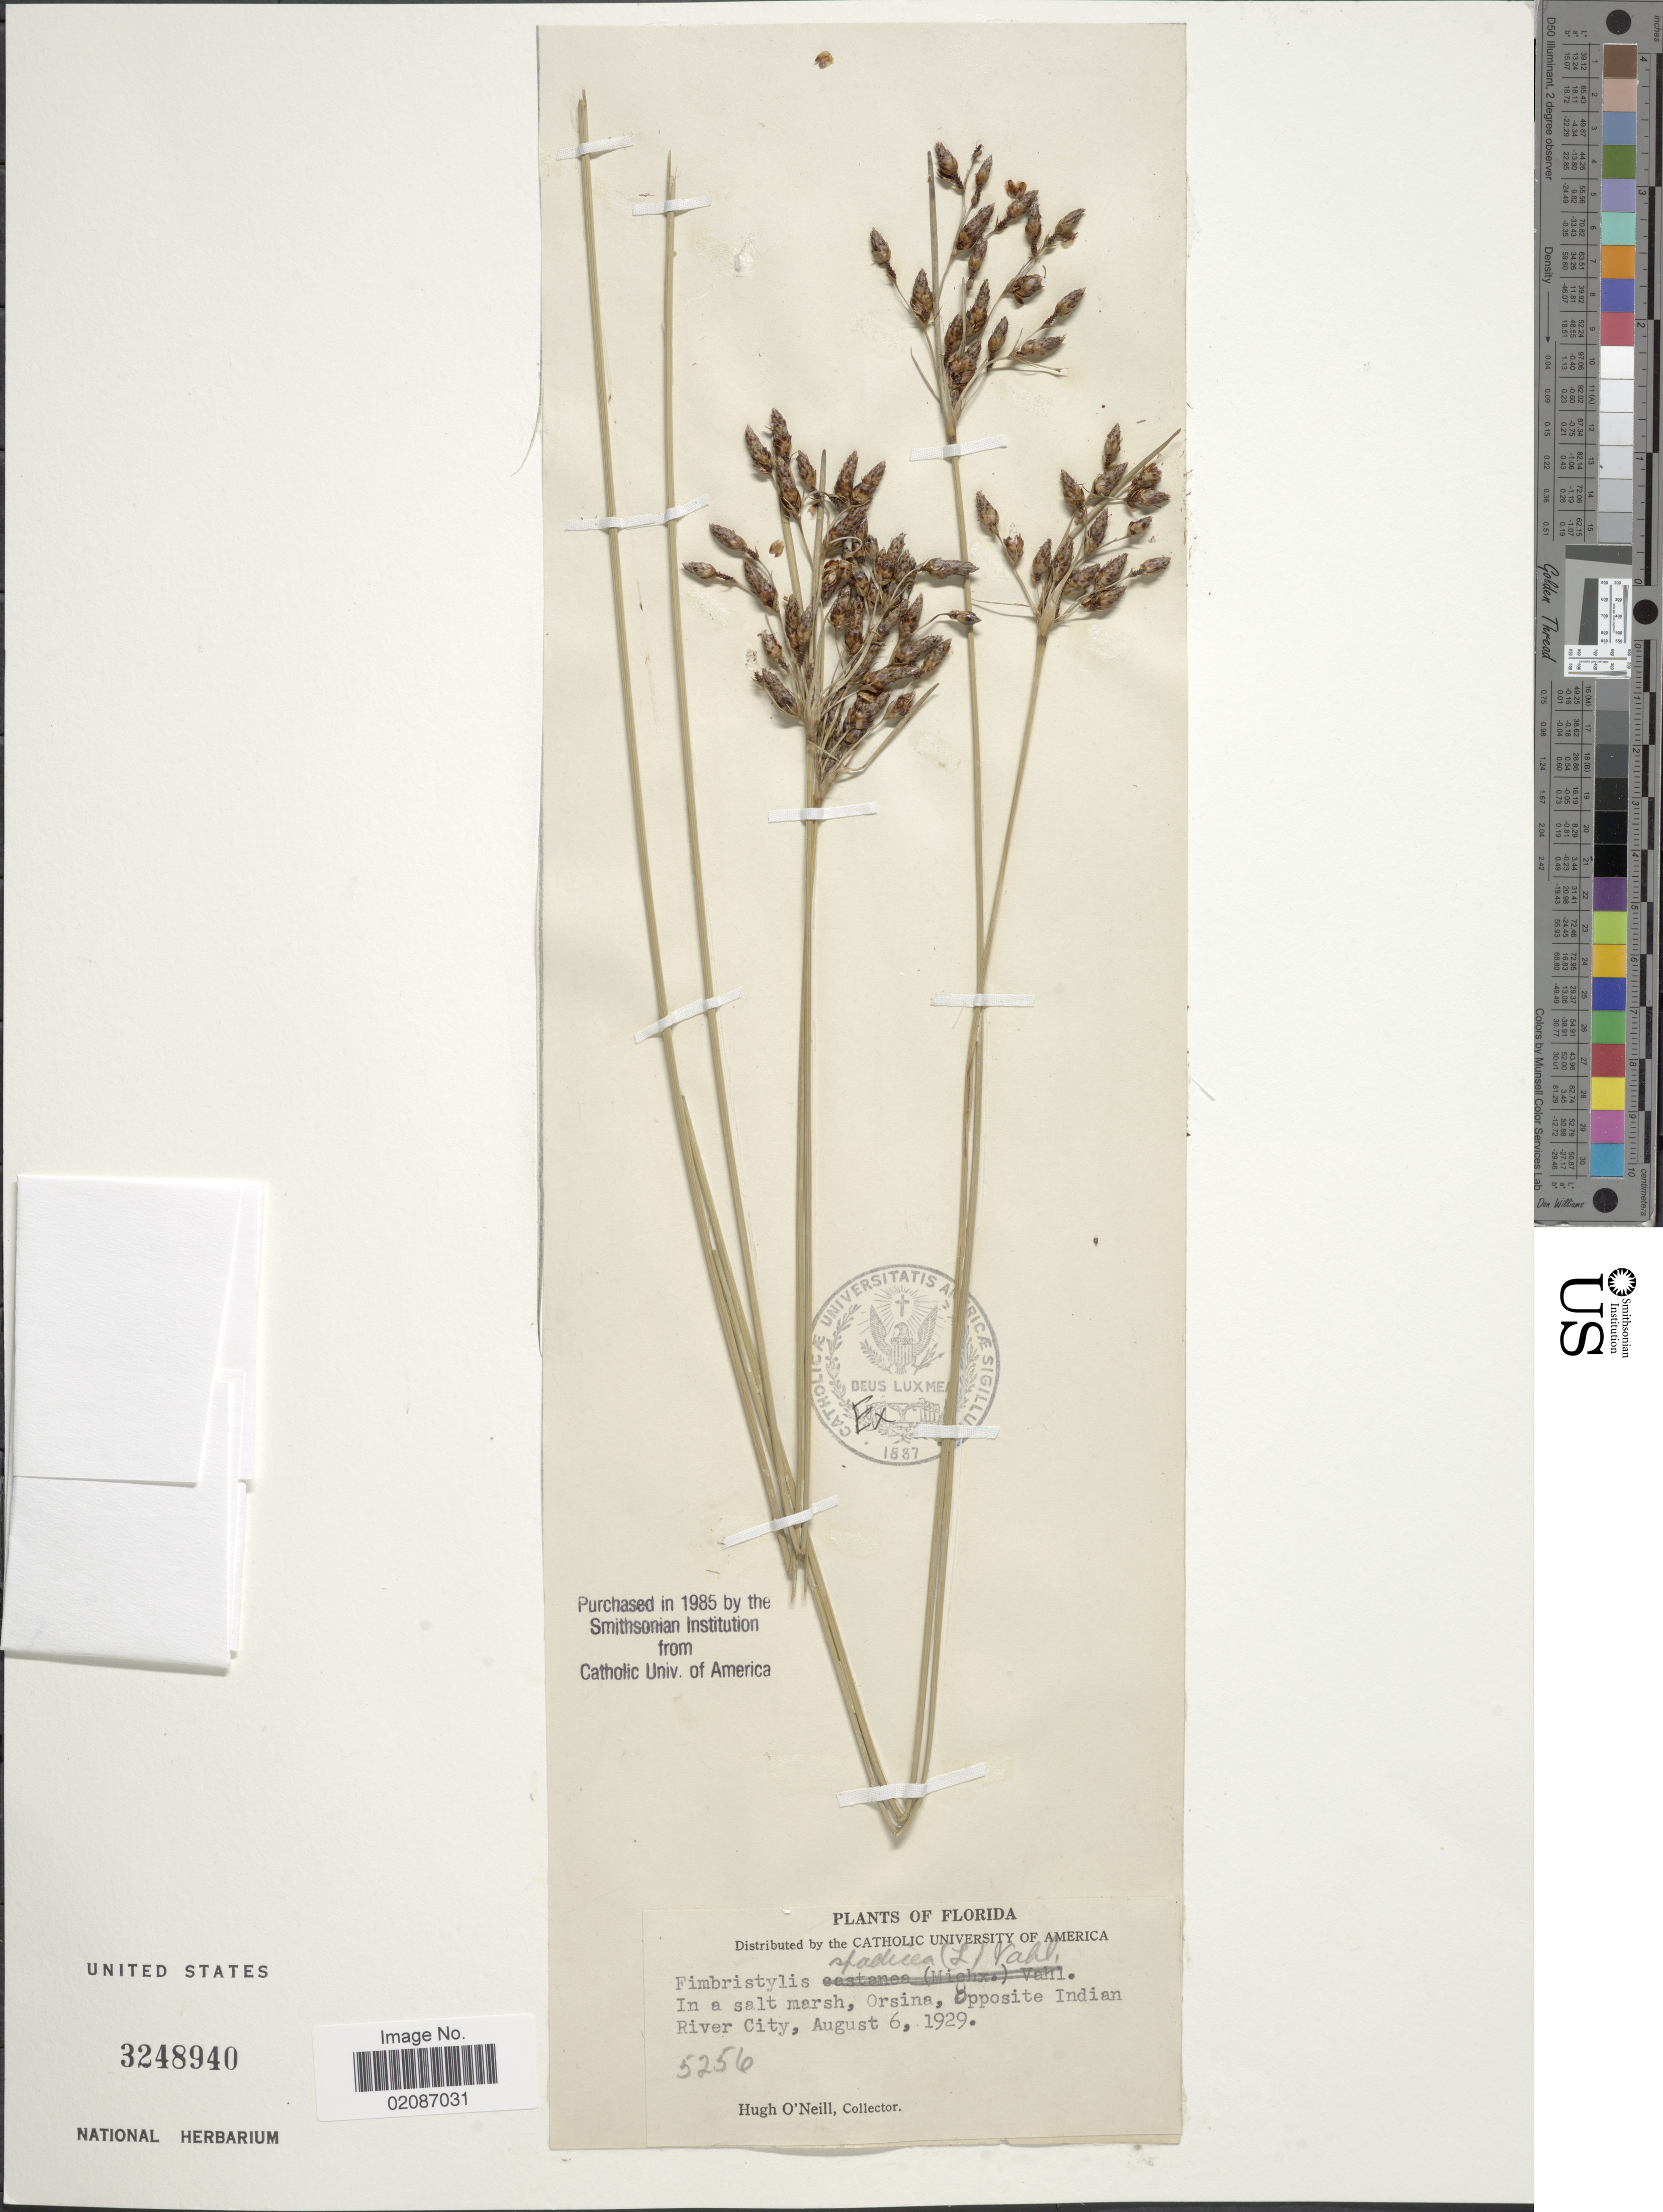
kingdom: Plantae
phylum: Tracheophyta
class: Liliopsida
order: Poales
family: Cyperaceae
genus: Fimbristylis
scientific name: Fimbristylis spadicea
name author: (L.) Vahl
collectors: H. O'Neill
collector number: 5256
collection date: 1929-08-06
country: United States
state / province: Florida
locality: Orsina, Opposite Indian River City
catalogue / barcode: US 3248940